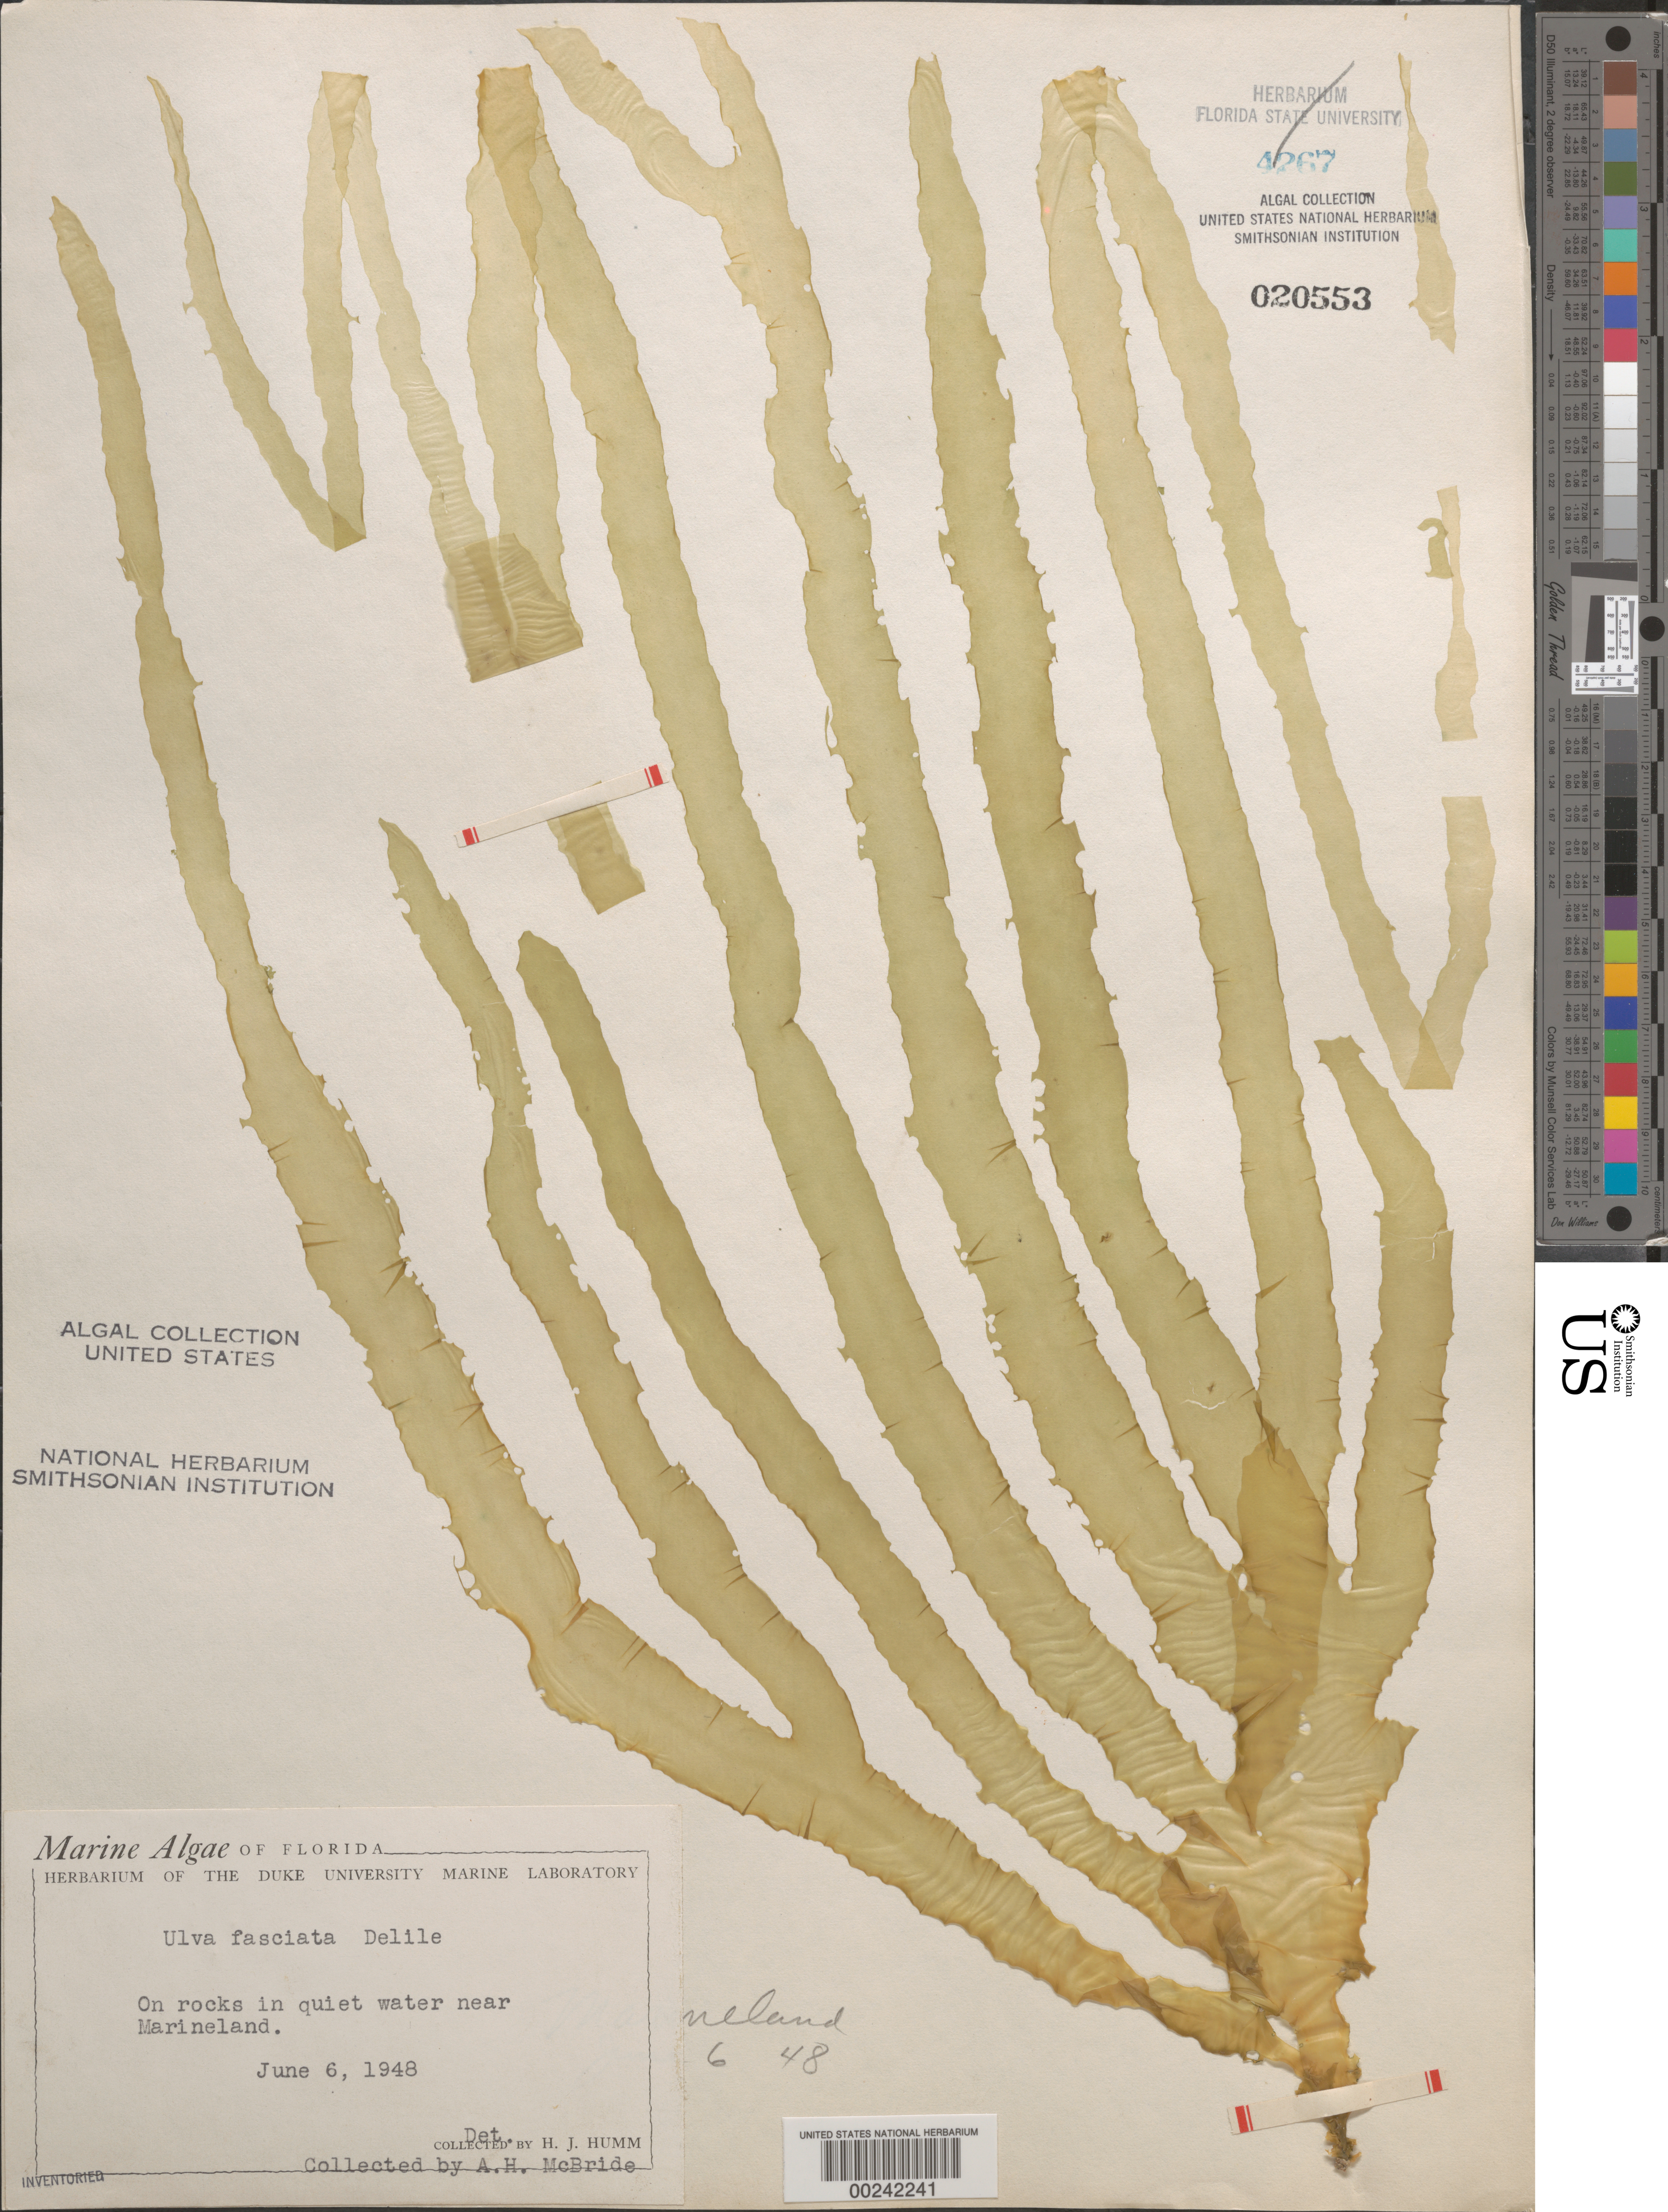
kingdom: Plantae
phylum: Chlorophyta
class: Ulvophyceae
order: Ulvales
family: Ulvaceae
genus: Ulva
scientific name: Ulva lactuca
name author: L.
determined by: Algae name updating Project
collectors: A. Mcbride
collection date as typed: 06 Jun 1948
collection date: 1948-06-06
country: United States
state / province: Florida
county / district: Flagler County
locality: Marineland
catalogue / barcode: US 20553